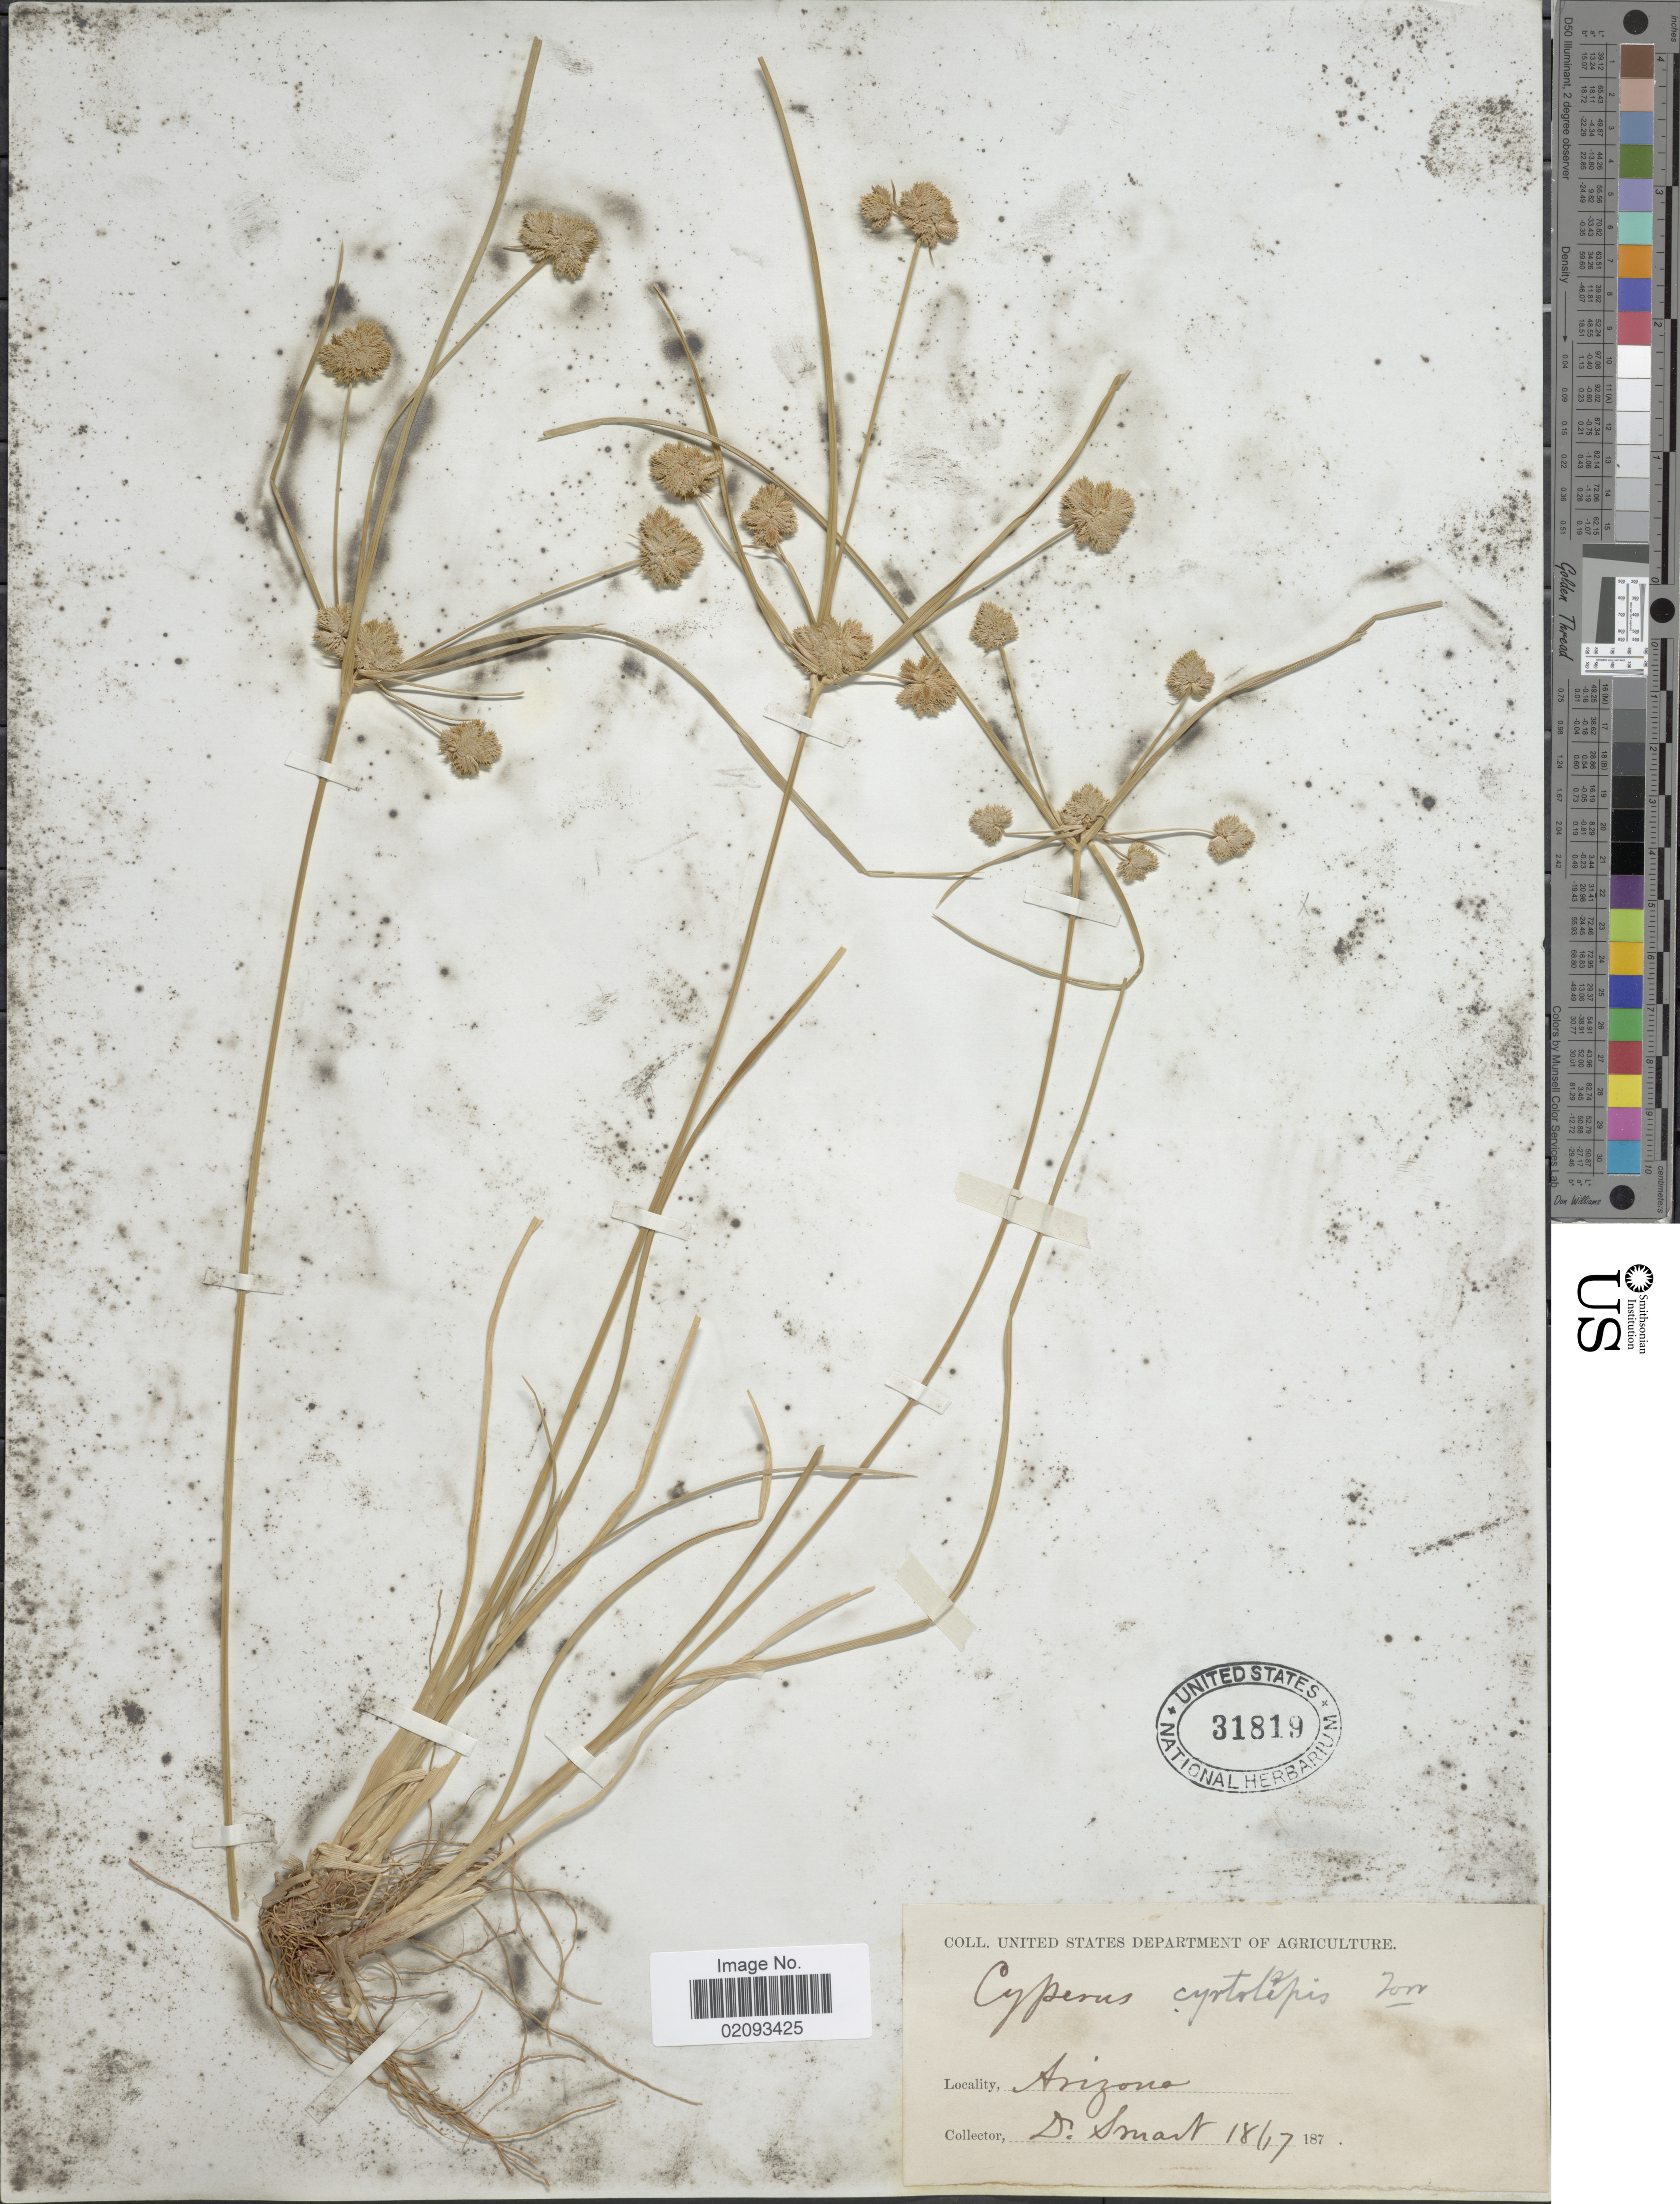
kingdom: Plantae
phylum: Tracheophyta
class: Liliopsida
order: Poales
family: Cyperaceae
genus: Cyperus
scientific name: Cyperus acuminatus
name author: Torr. & Hook.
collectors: -. Smart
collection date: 1867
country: United States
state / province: Arizona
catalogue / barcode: US 31819